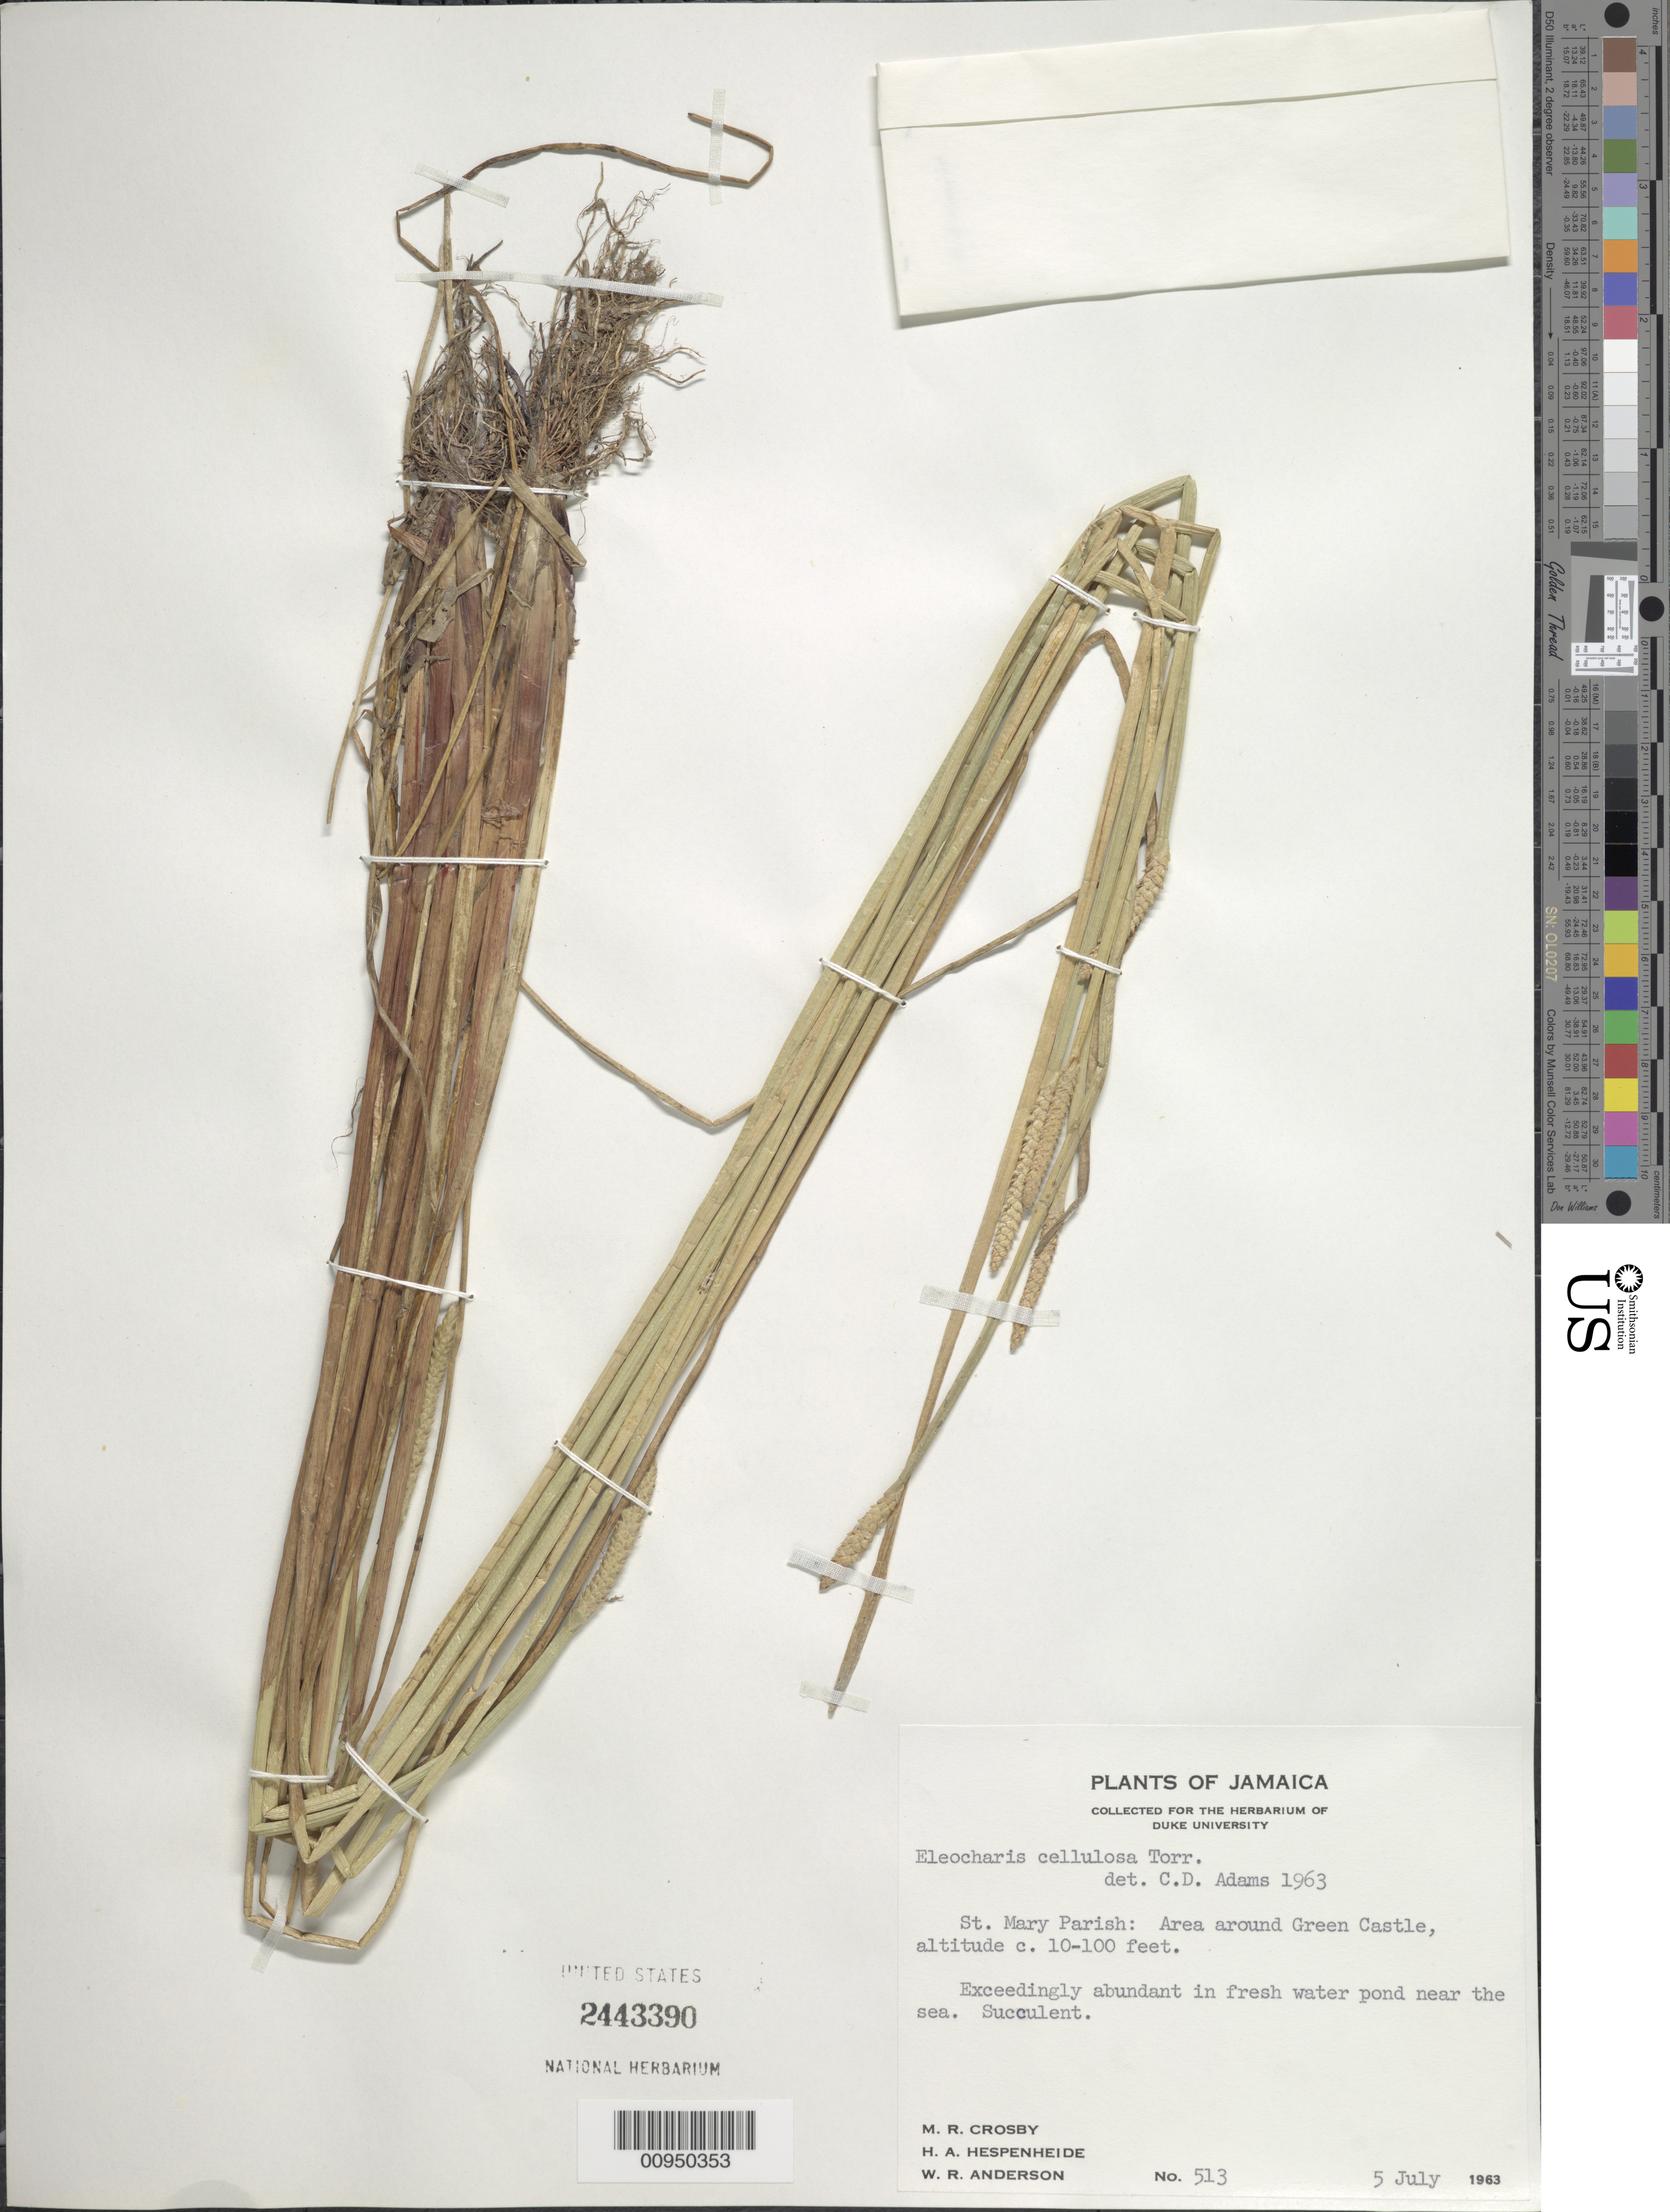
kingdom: Plantae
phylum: Tracheophyta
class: Liliopsida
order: Poales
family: Cyperaceae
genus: Eleocharis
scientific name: Eleocharis cellulosa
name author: Torr.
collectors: M. R. Crosby, H. A. Hespenheide & W. R. Anderson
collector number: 513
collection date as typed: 05 Jul 1963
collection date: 1963-07-05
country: Jamaica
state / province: Saint Mary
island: Jamaica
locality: Area around Green Castle, pond near the sea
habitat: In fresh water pond near the sea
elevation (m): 3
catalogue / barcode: US 2443390